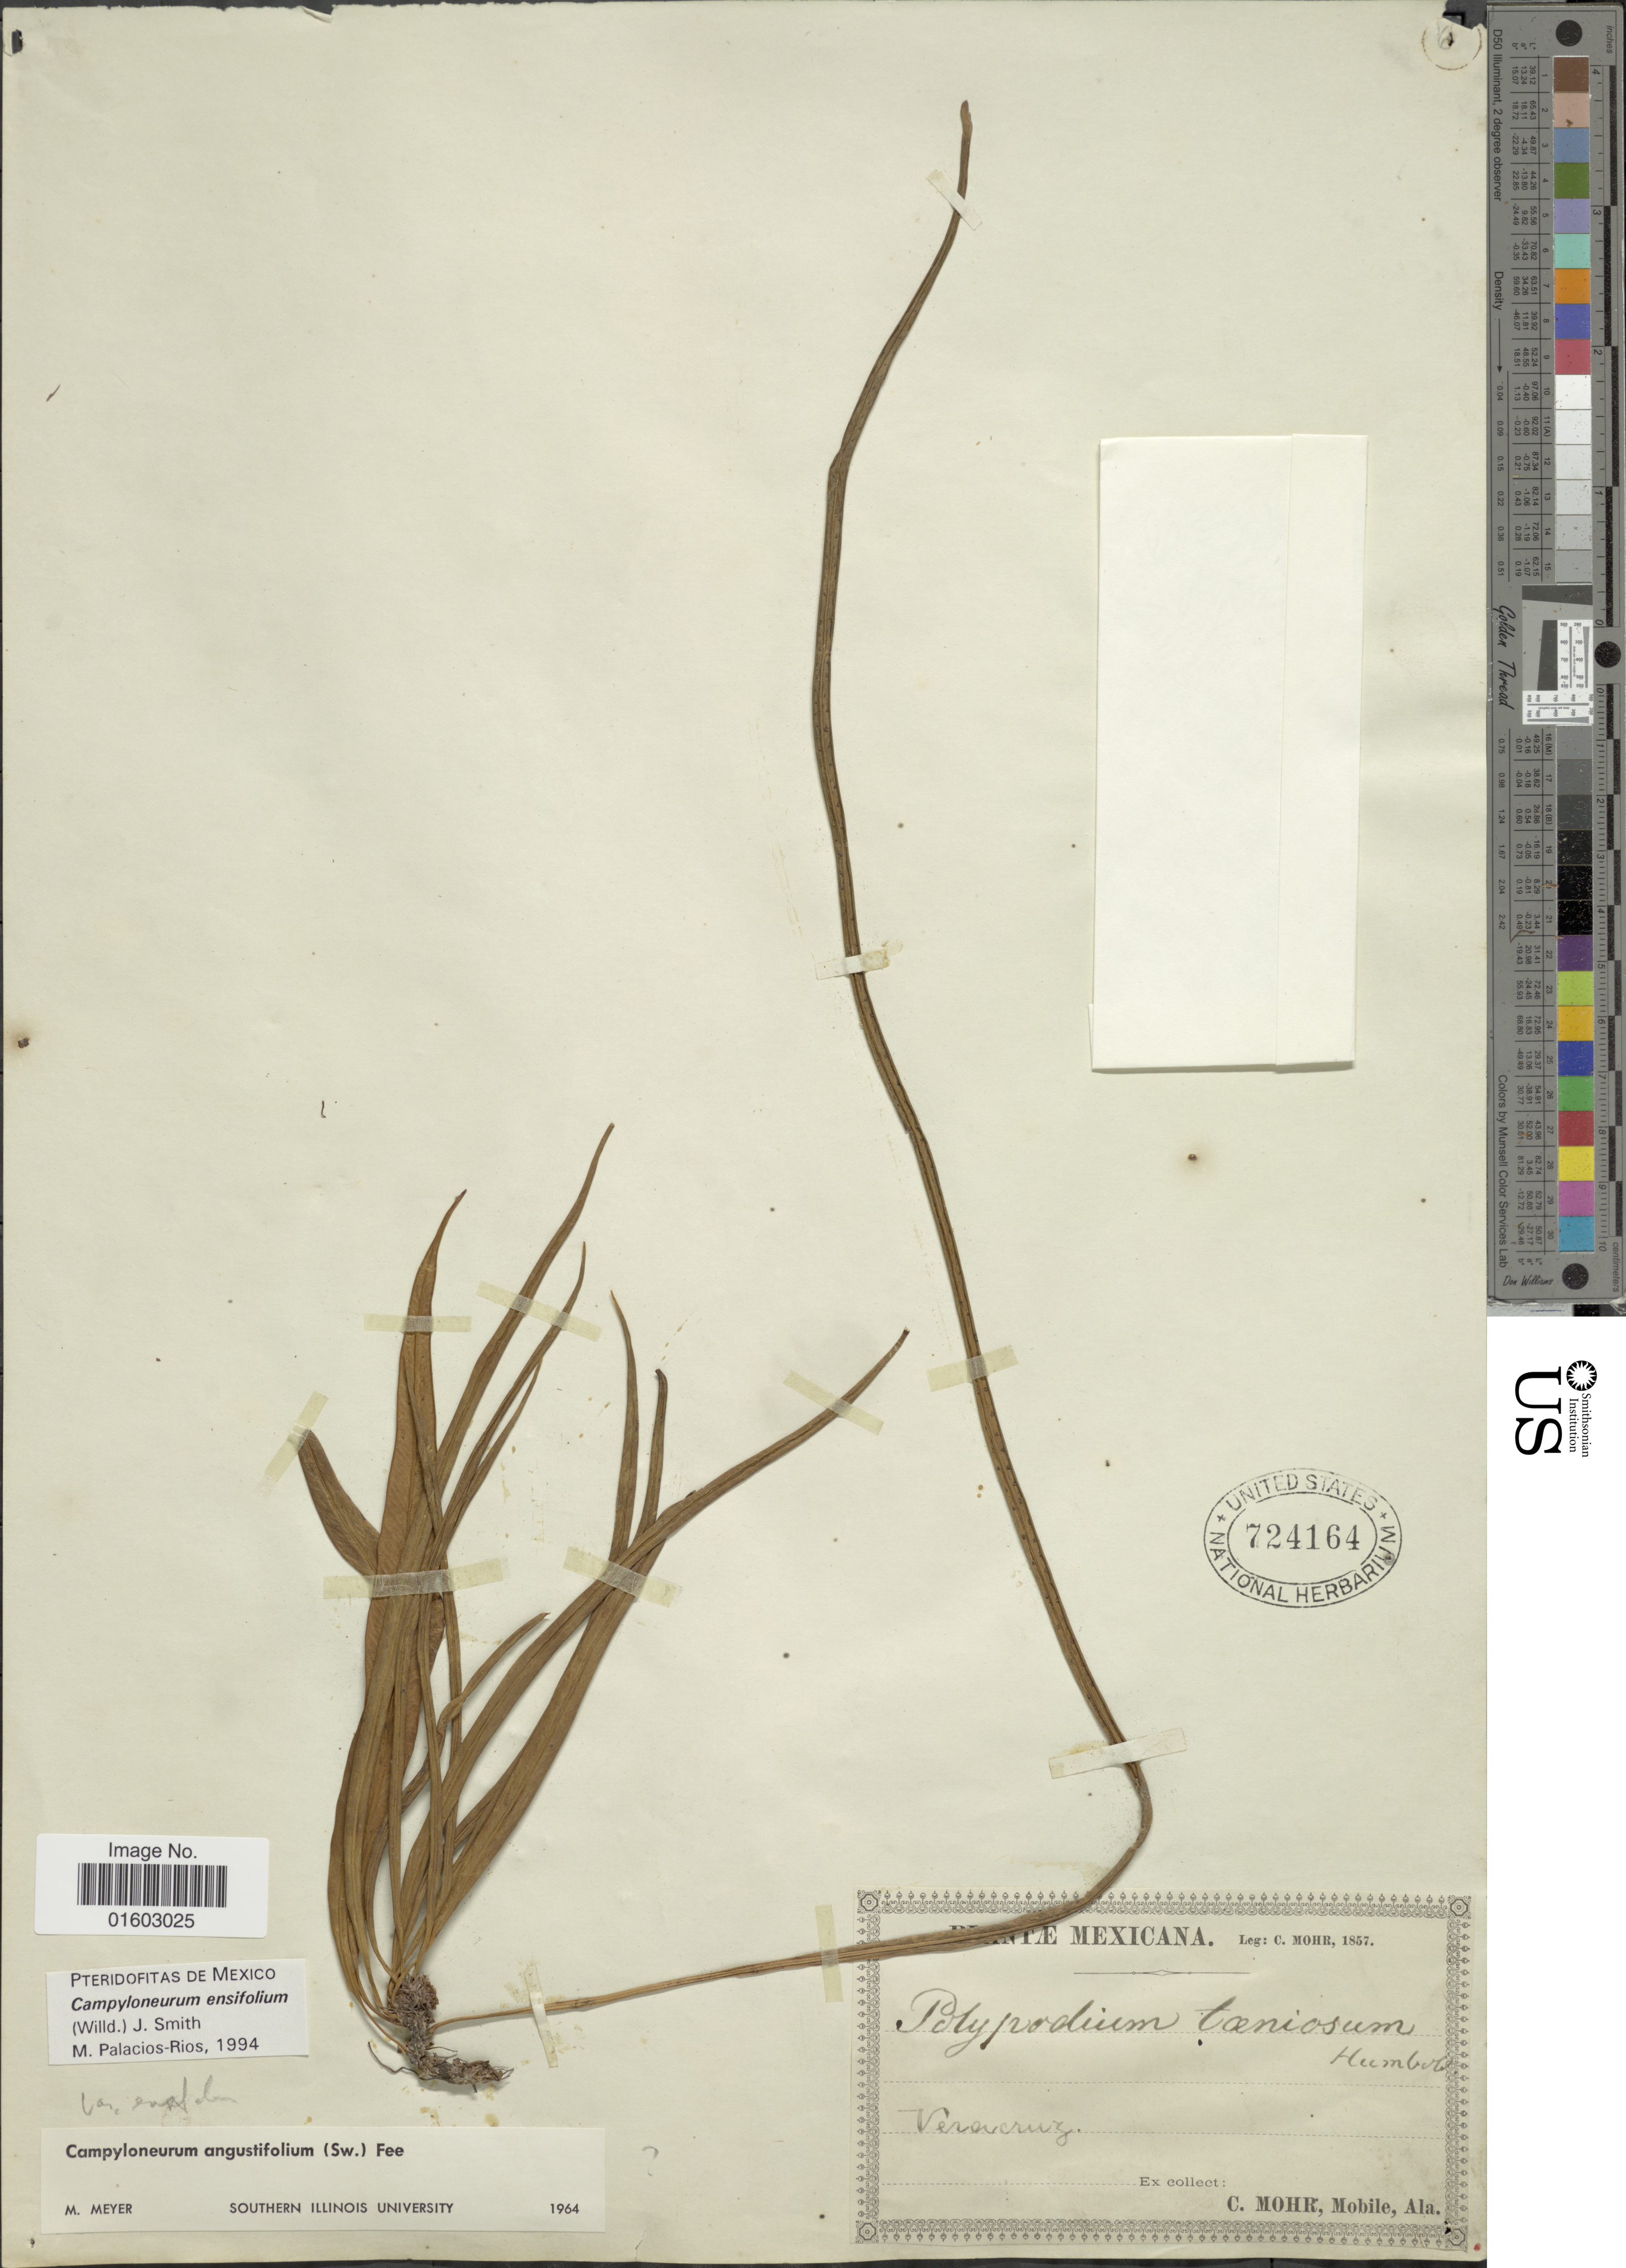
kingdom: Plantae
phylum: Tracheophyta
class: Polypodiopsida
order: Polypodiales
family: Polypodiaceae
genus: Campyloneurum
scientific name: Campyloneurum ensifolium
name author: (Willd.) J. Sm.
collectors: C. T. Mohr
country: Mexico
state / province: Veracruz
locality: Veracruz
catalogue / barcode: US 724164